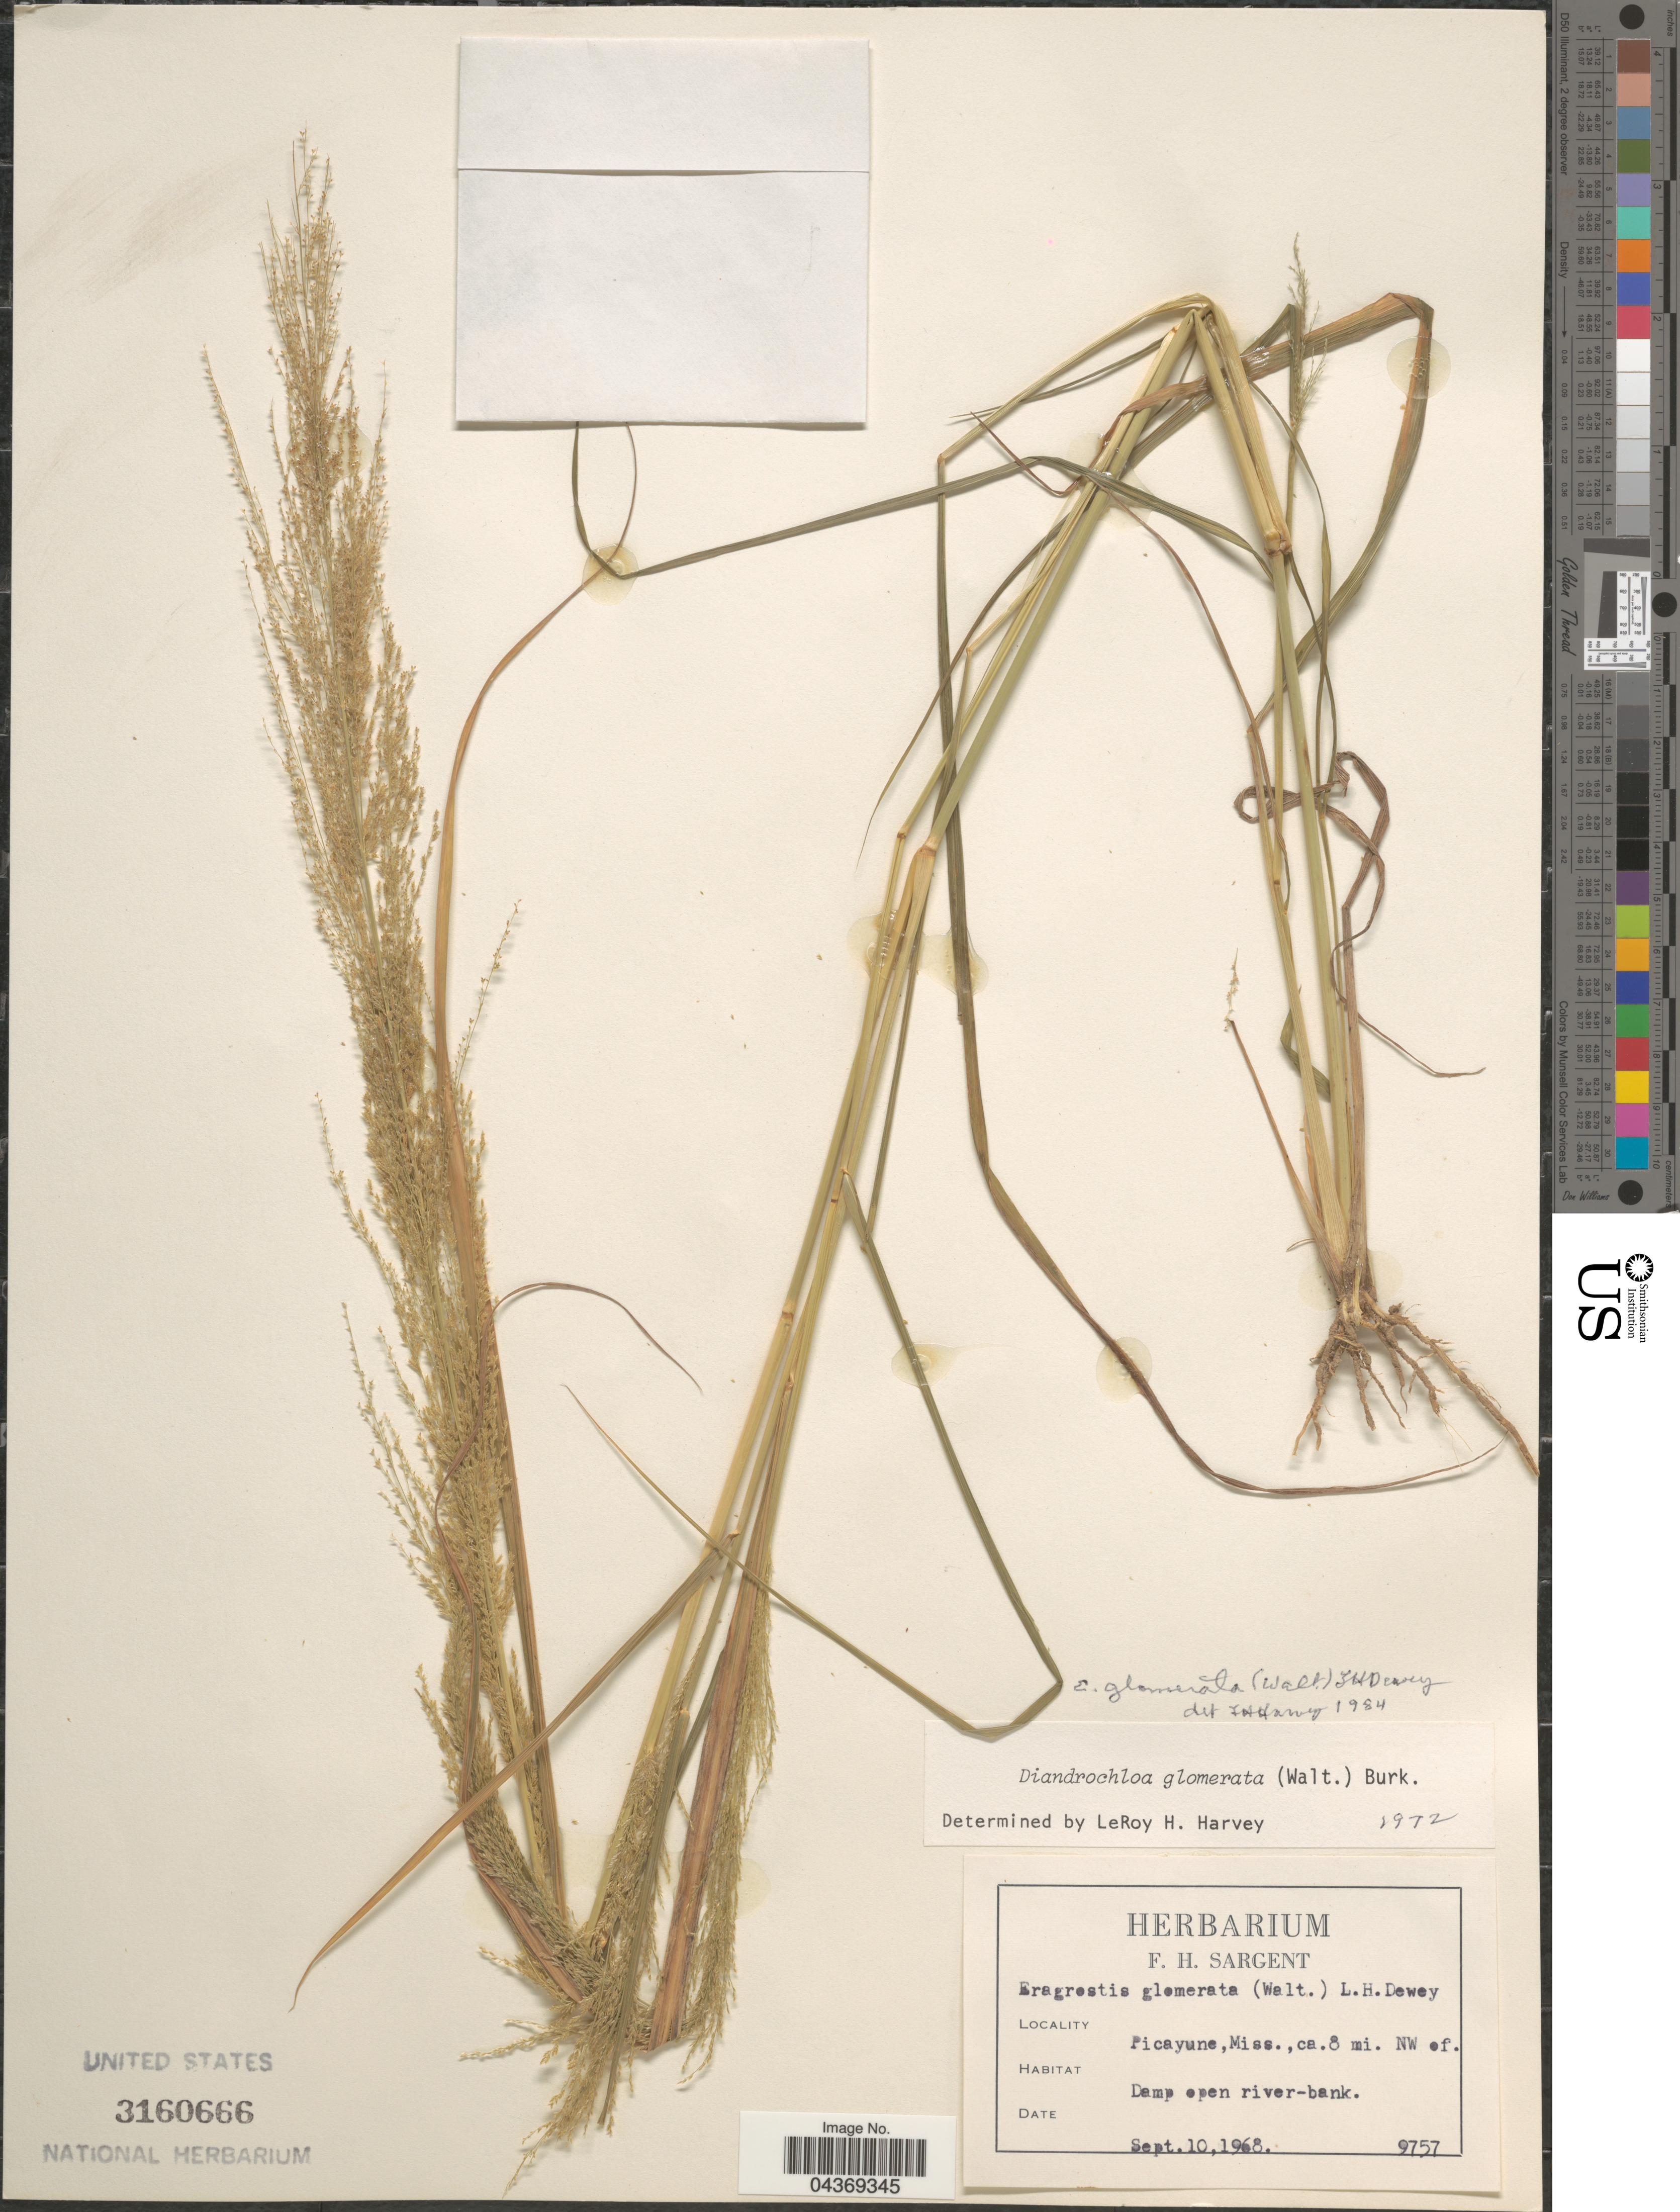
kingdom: Plantae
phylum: Tracheophyta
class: Liliopsida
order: Poales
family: Poaceae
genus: Eragrostis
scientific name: Eragrostis japonica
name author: (Thunb.) Trin.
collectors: Ex herb. F. H. Sargent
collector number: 9757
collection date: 1968-09-10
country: United States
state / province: Mississippi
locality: Picayune, Miss., ca. 8 mi. NW of. Damp open river-bank.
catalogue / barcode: US 3160666